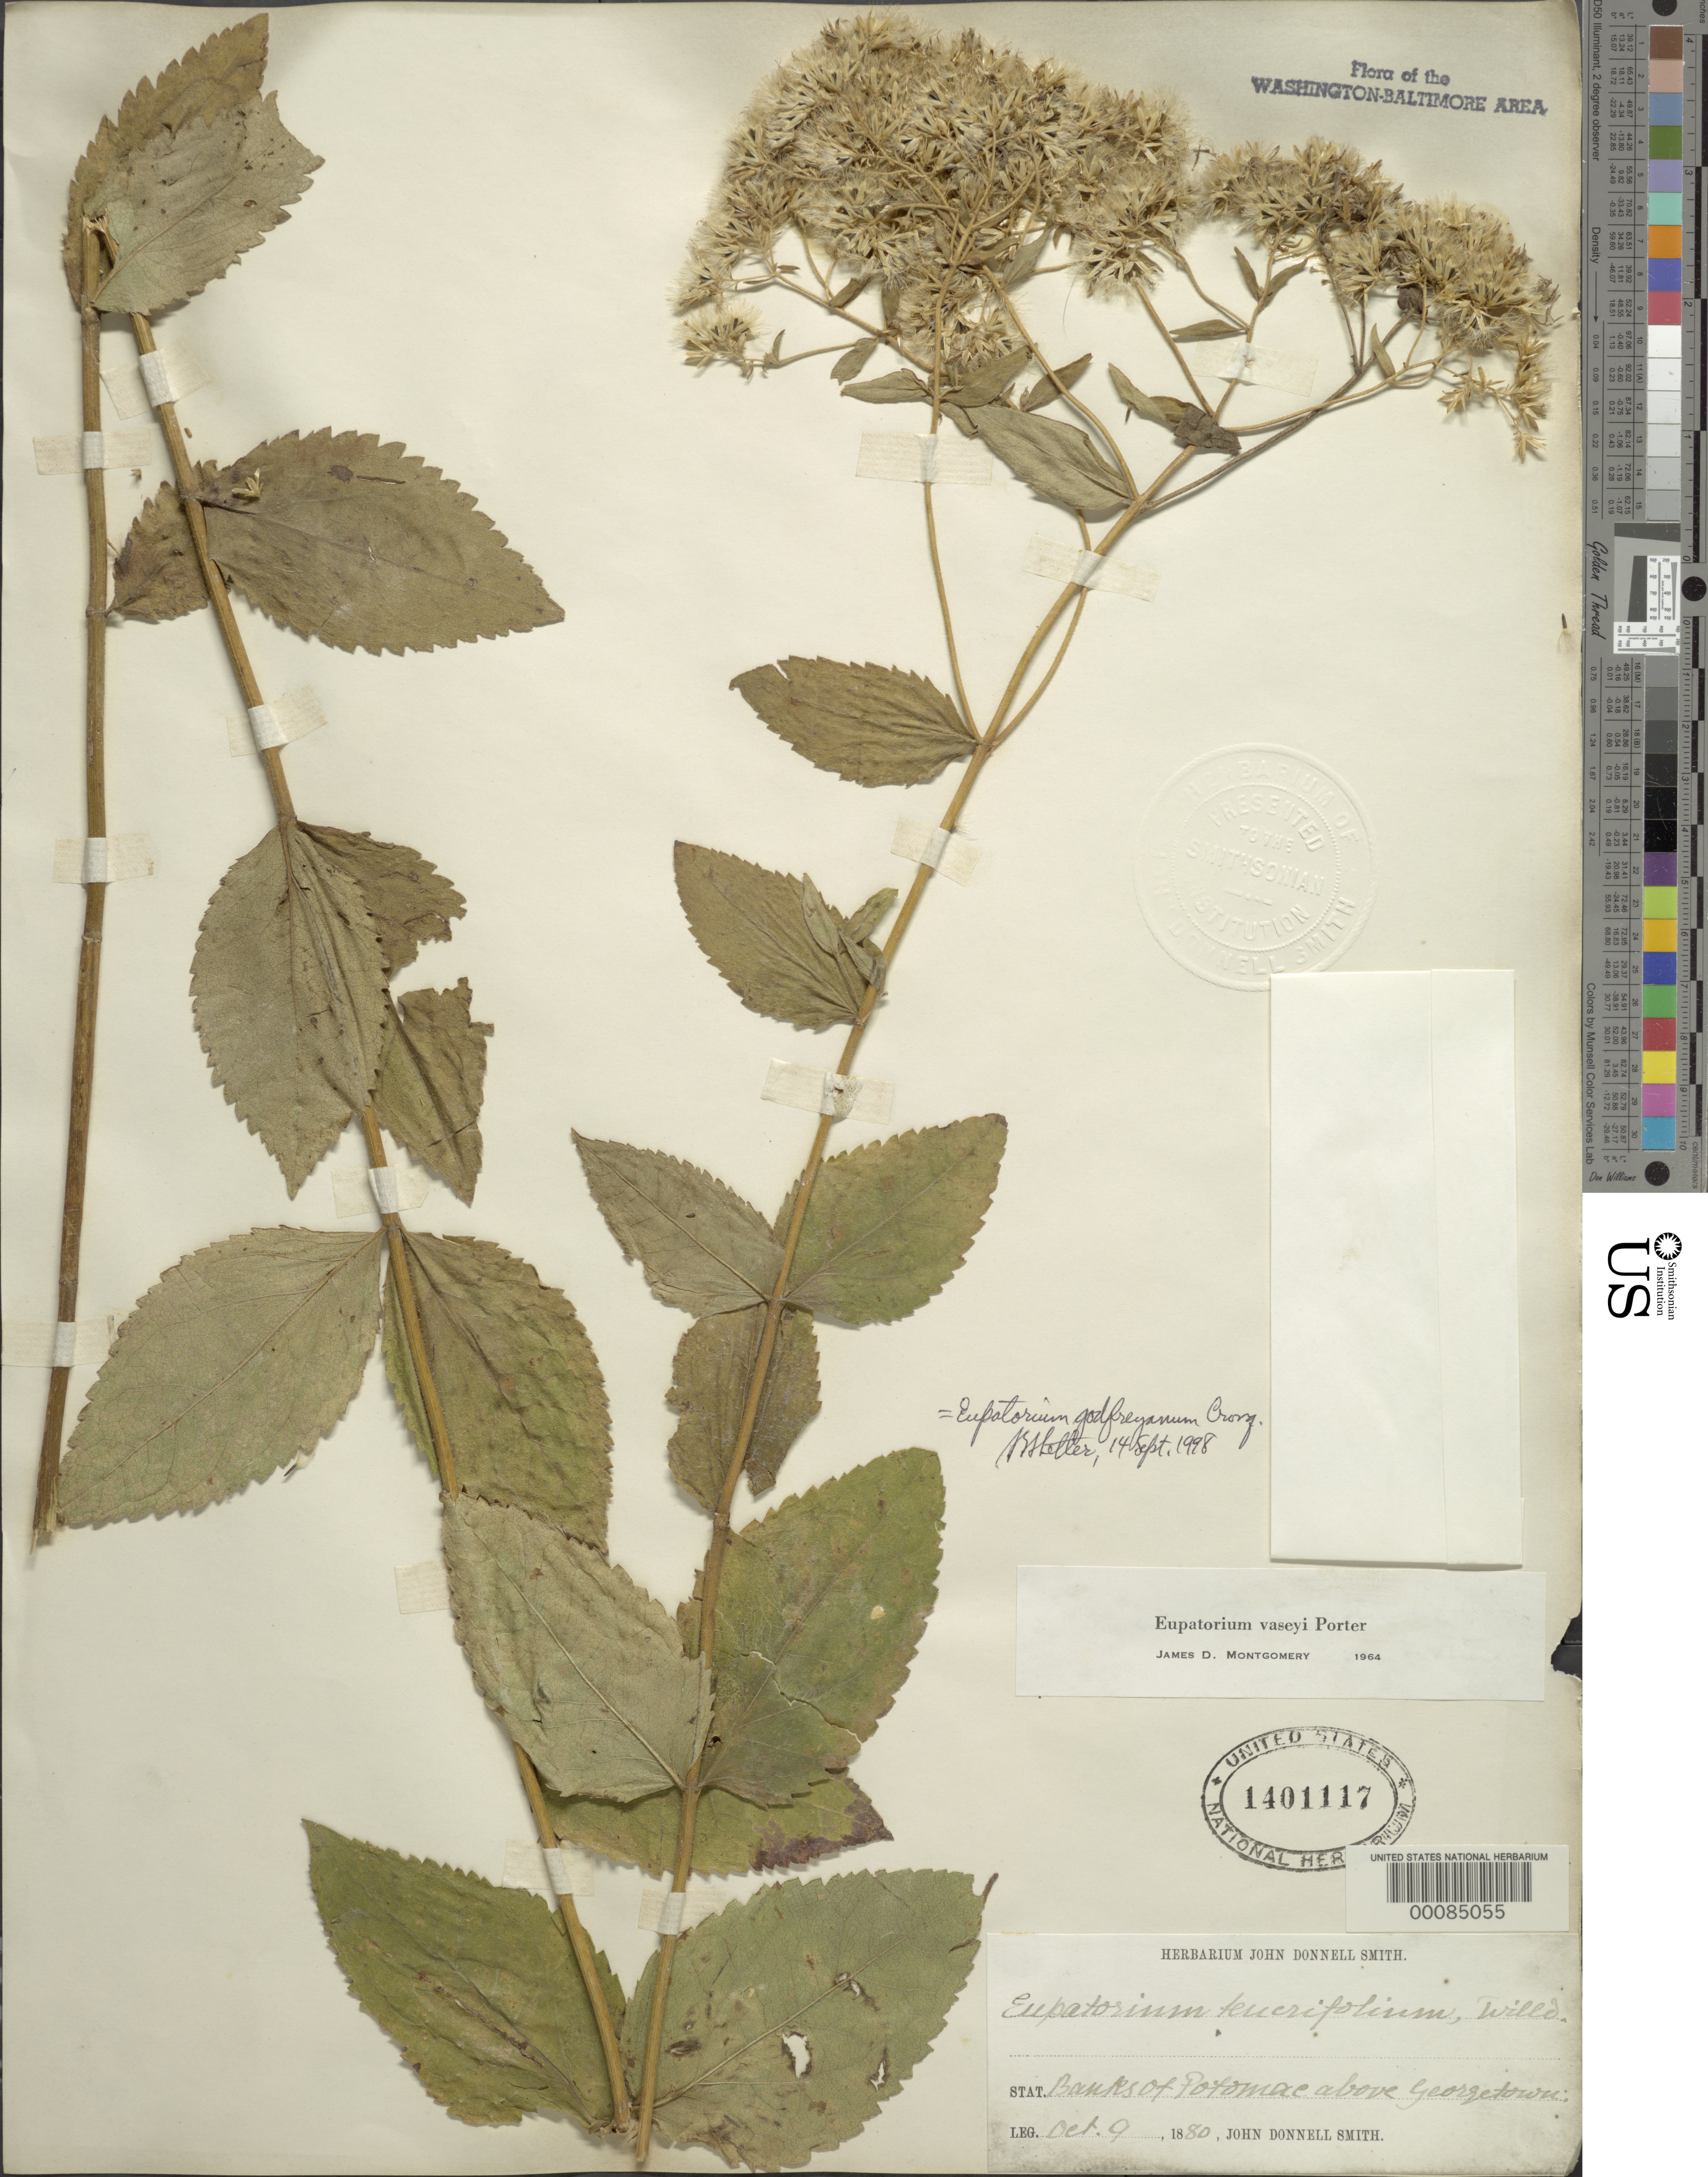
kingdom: Plantae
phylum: Tracheophyta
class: Magnoliopsida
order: Asterales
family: Asteraceae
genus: Eupatorium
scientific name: Eupatorium godfreyanum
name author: Cronq.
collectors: J. Donnell Smith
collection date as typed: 09 Oct 1880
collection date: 1880-10-09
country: United States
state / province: Maryland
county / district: Montgomery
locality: Potomac Banks above Georgetown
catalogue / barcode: US 1401117